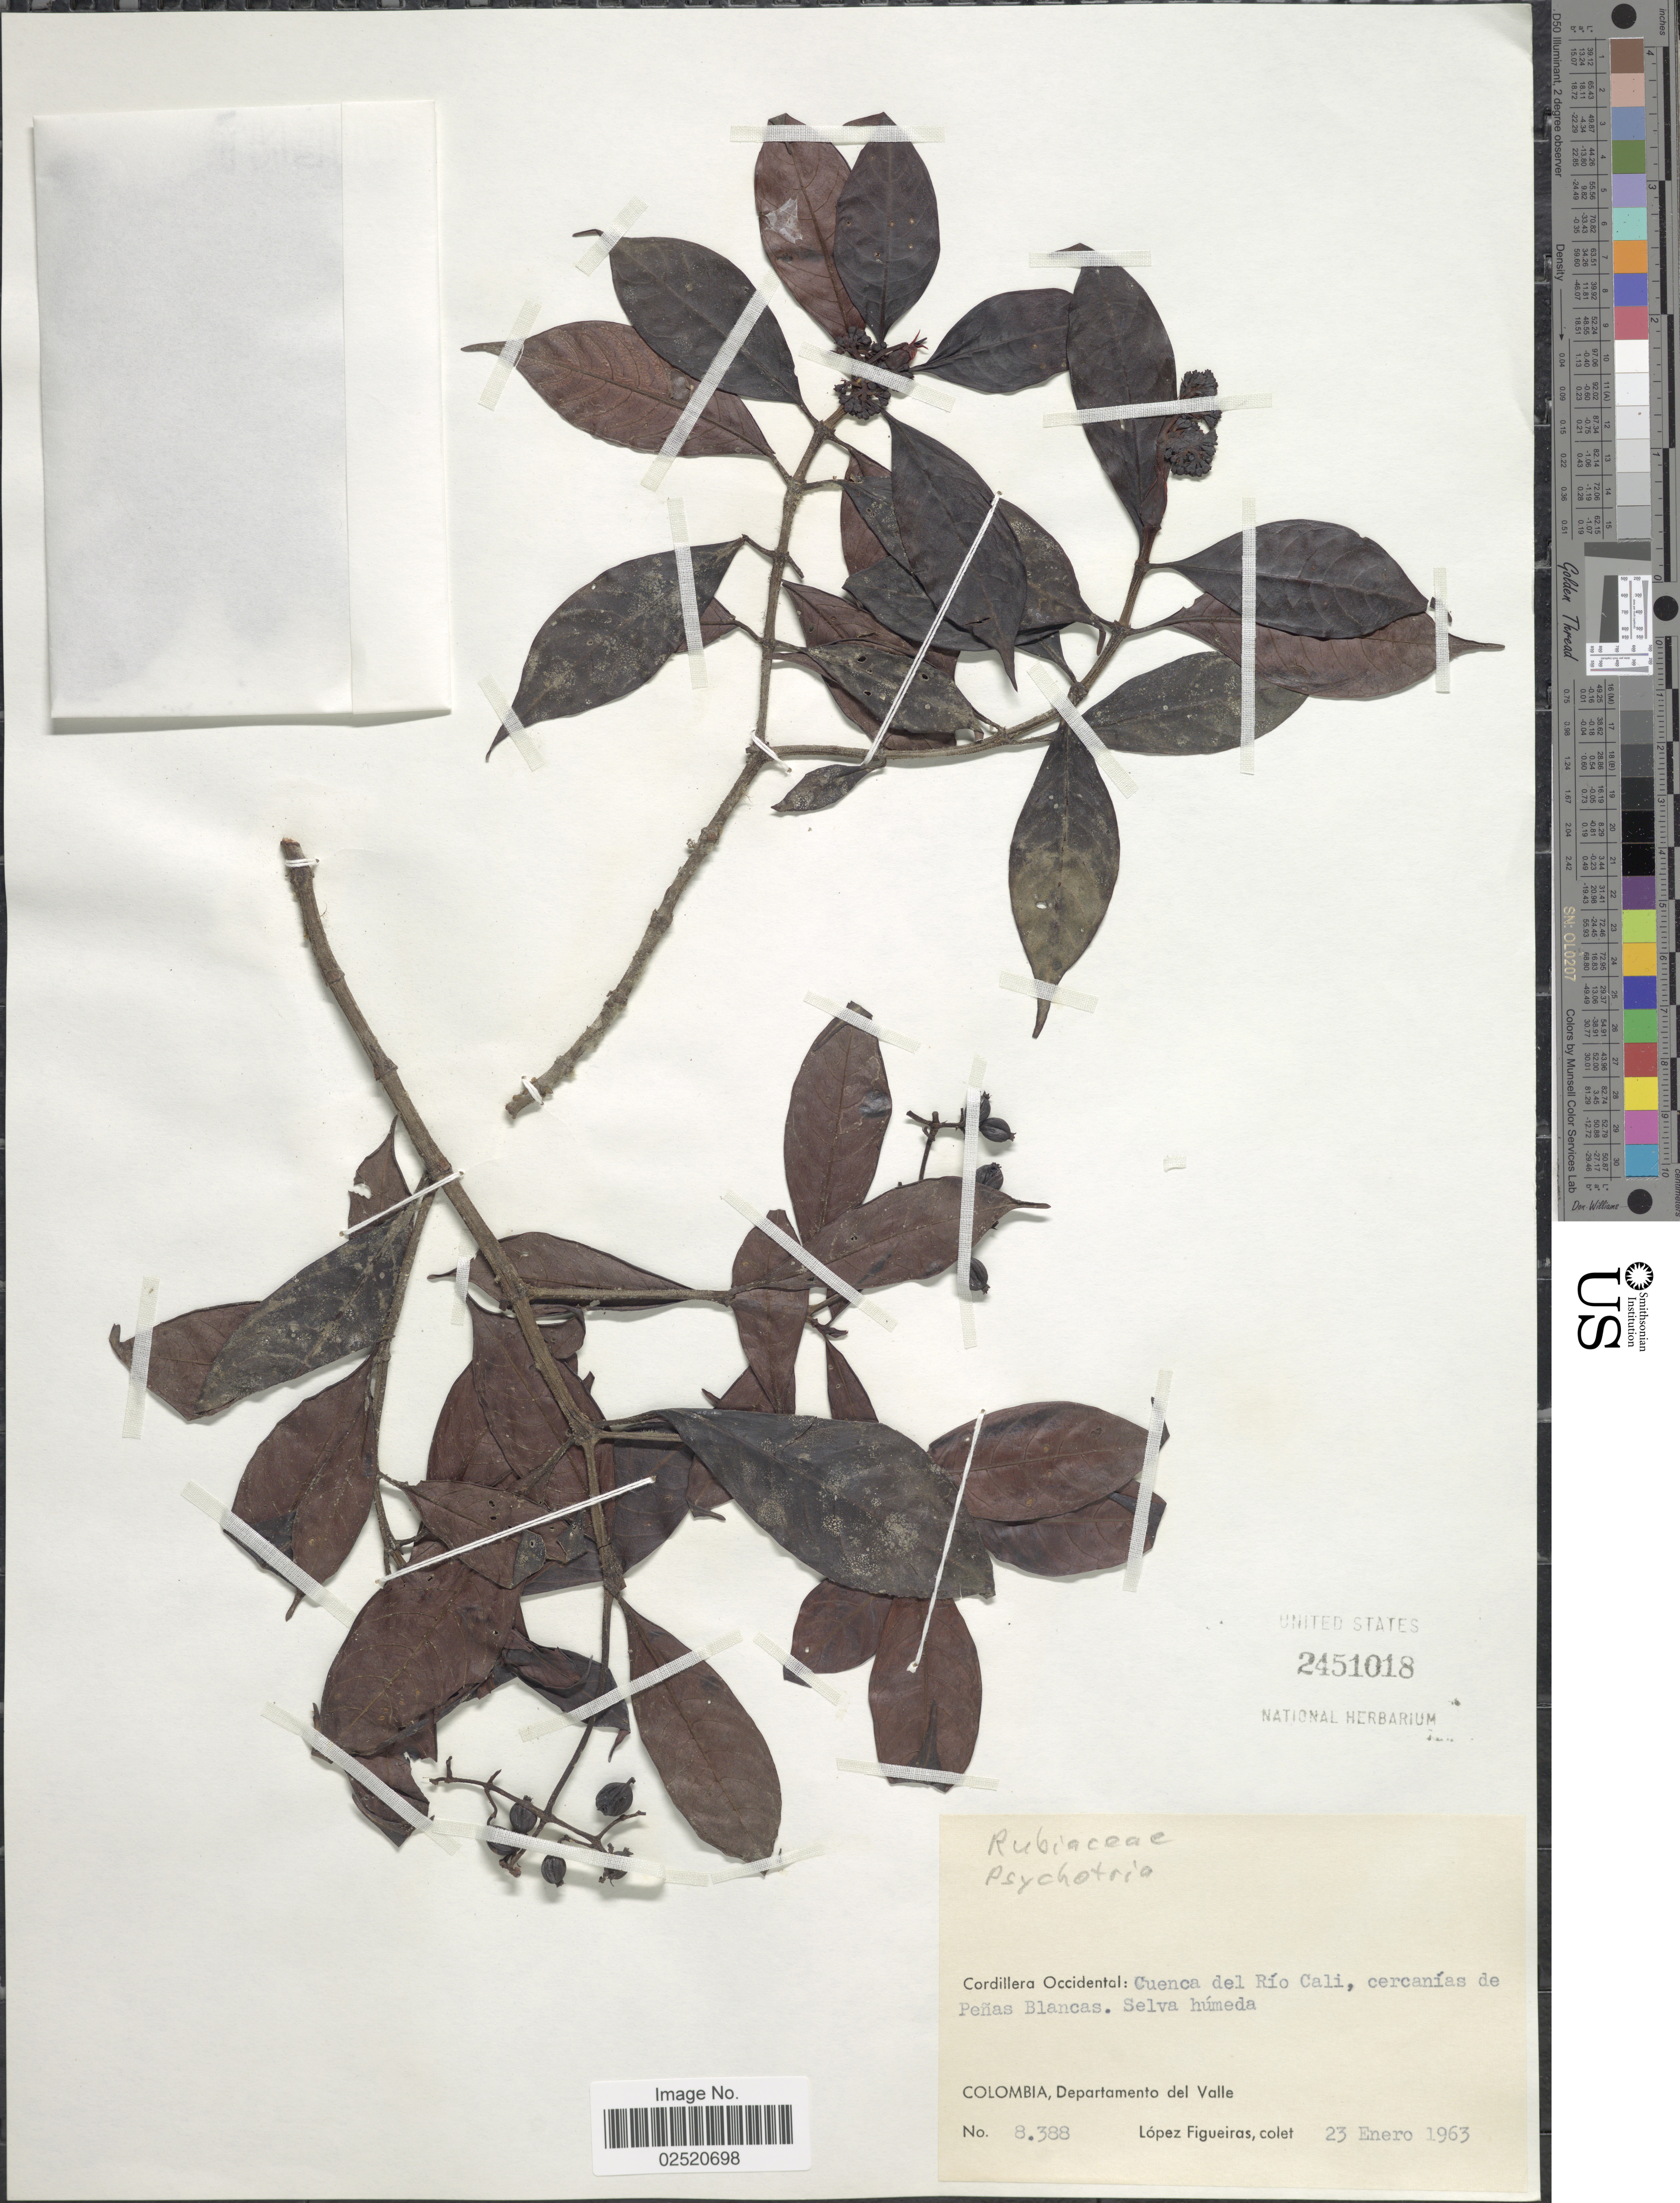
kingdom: Plantae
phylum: Tracheophyta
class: Magnoliopsida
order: Gentianales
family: Rubiaceae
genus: Psychotria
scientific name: Psychotria sp.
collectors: M. López Figueiras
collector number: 8388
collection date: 1963-01-23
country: Colombia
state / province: Valle del Cauca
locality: Cordillera Occidental: Cuenca del Río Cali, cercanías de Peñas Blancas. Departamento del Valle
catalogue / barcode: US 2451018